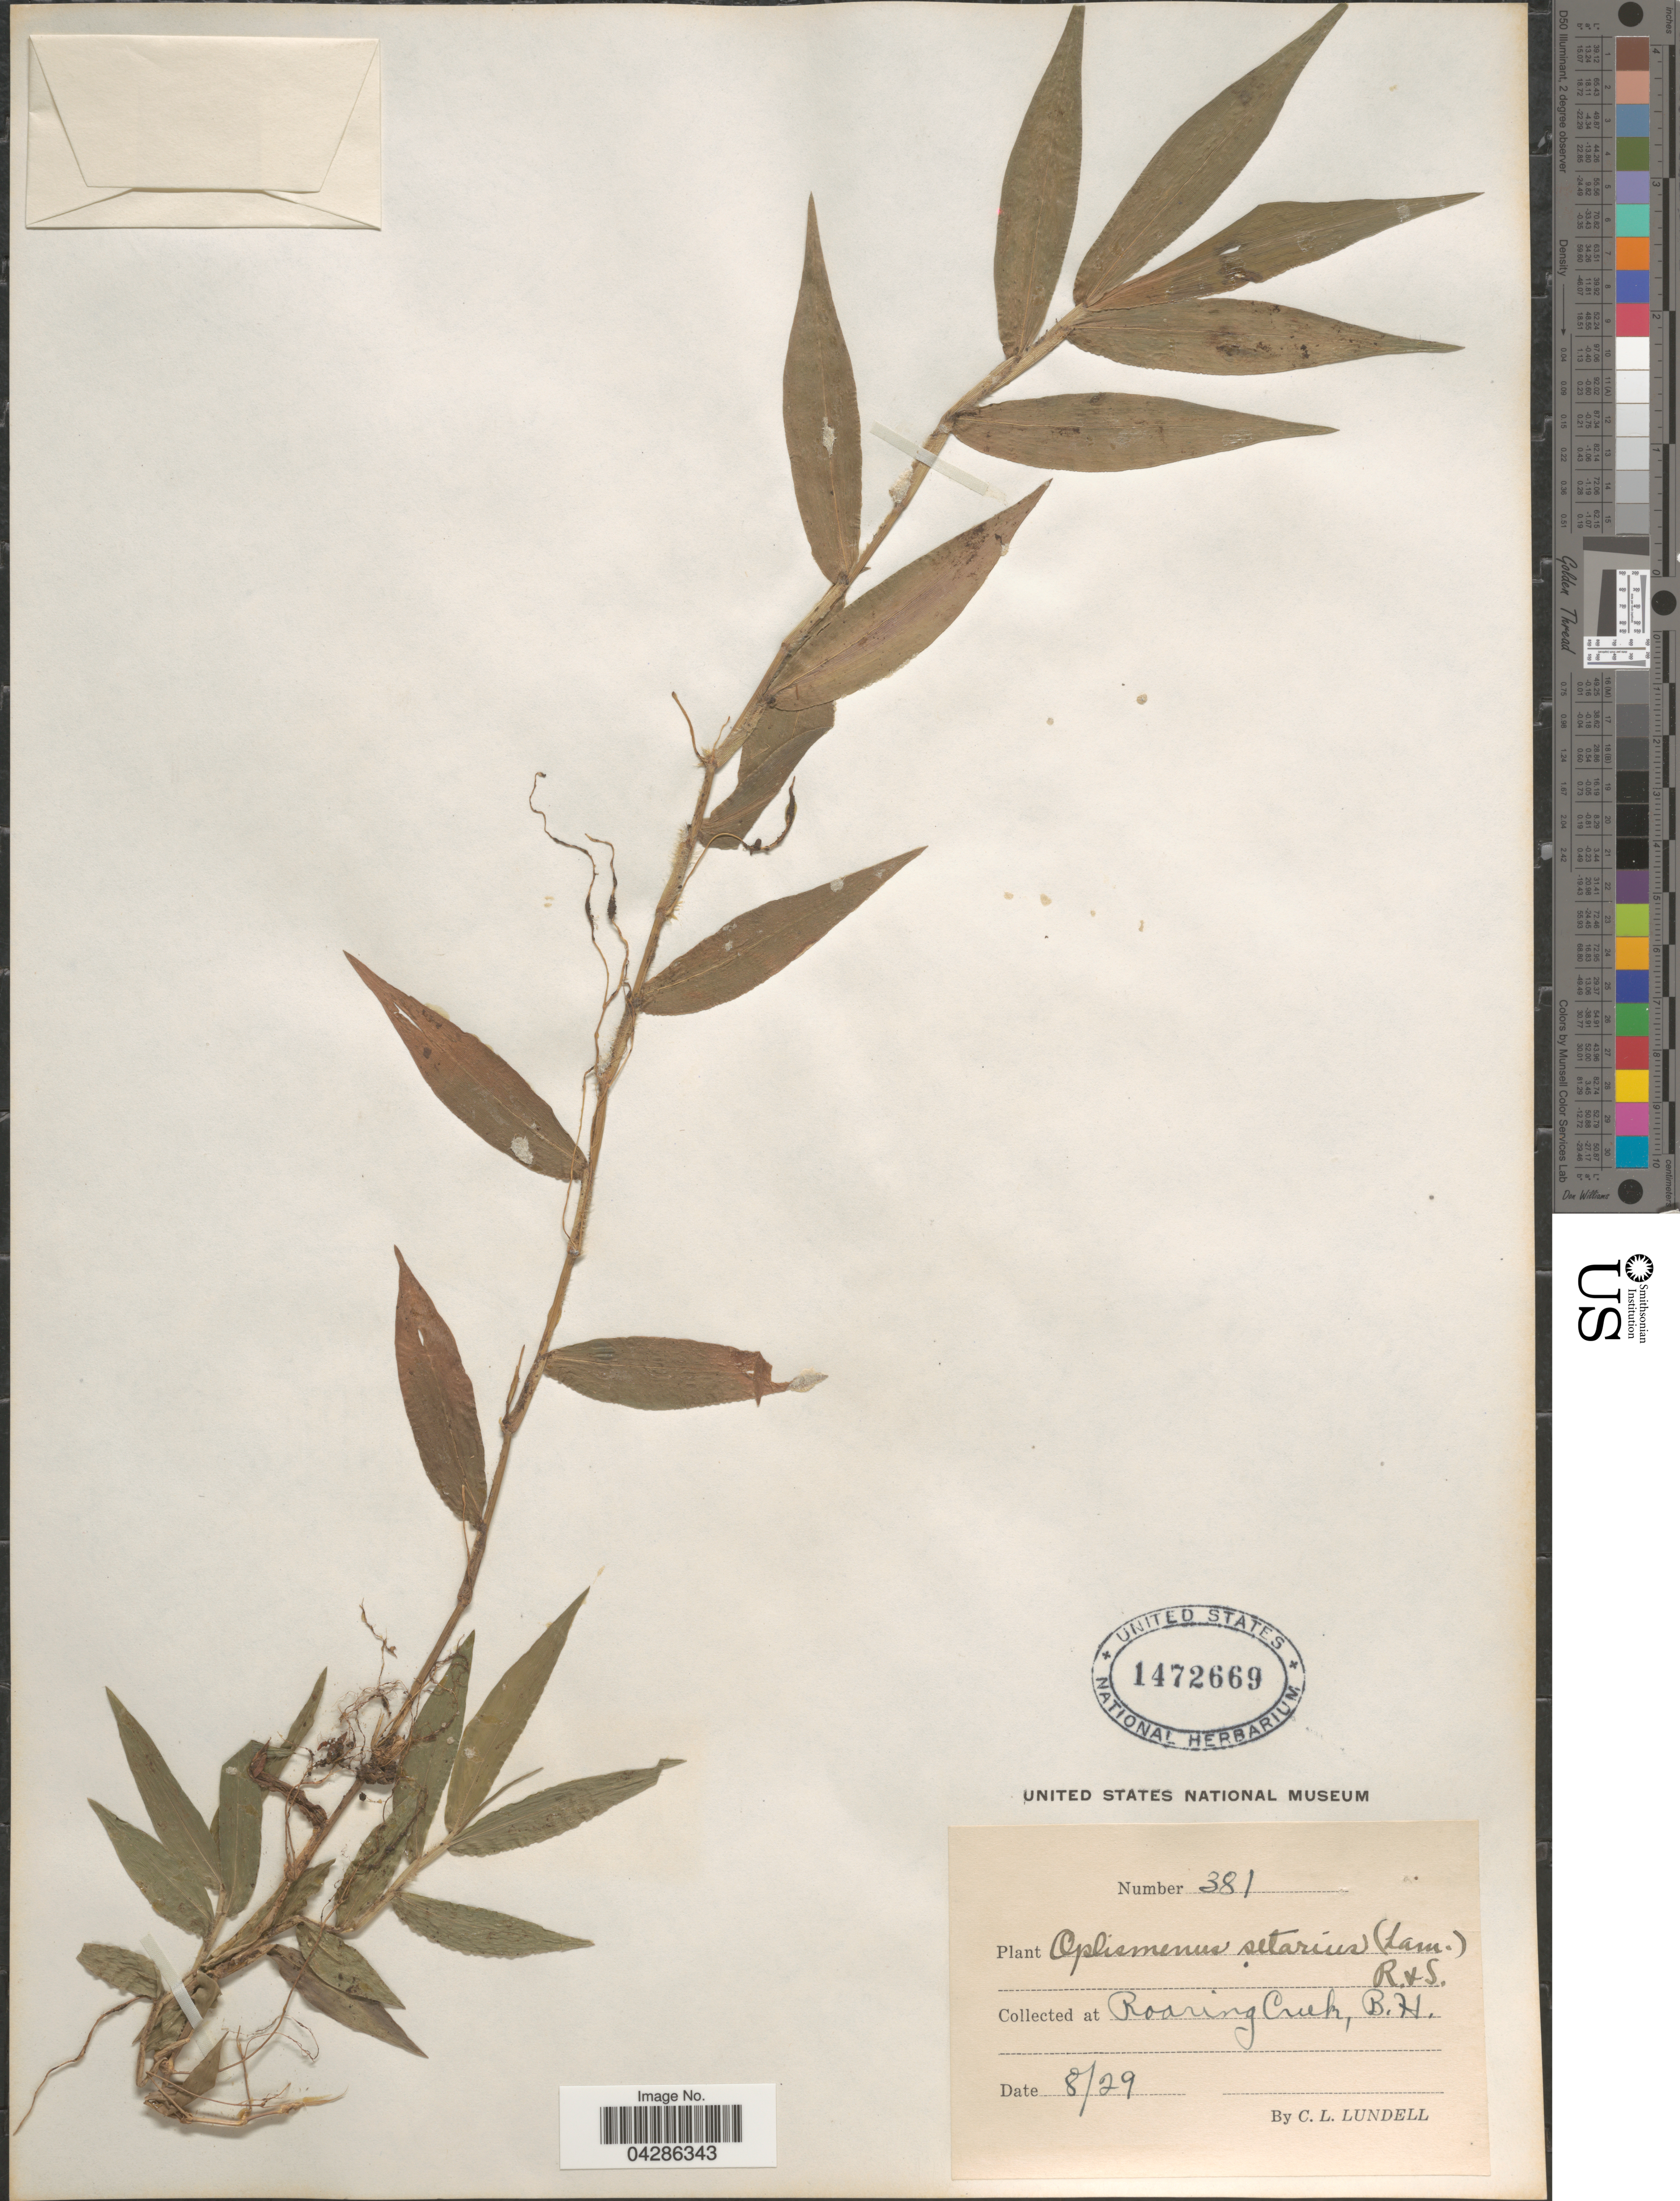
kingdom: Plantae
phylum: Tracheophyta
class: Liliopsida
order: Poales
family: Poaceae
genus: Oplismenus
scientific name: Oplismenus hirtellus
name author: (L.) P. Beauv.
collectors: C. L. Lundell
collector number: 381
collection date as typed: Transcribed d/m/y: /8/29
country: Belize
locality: Roaring Creek, B.H.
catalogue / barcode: US 1472669